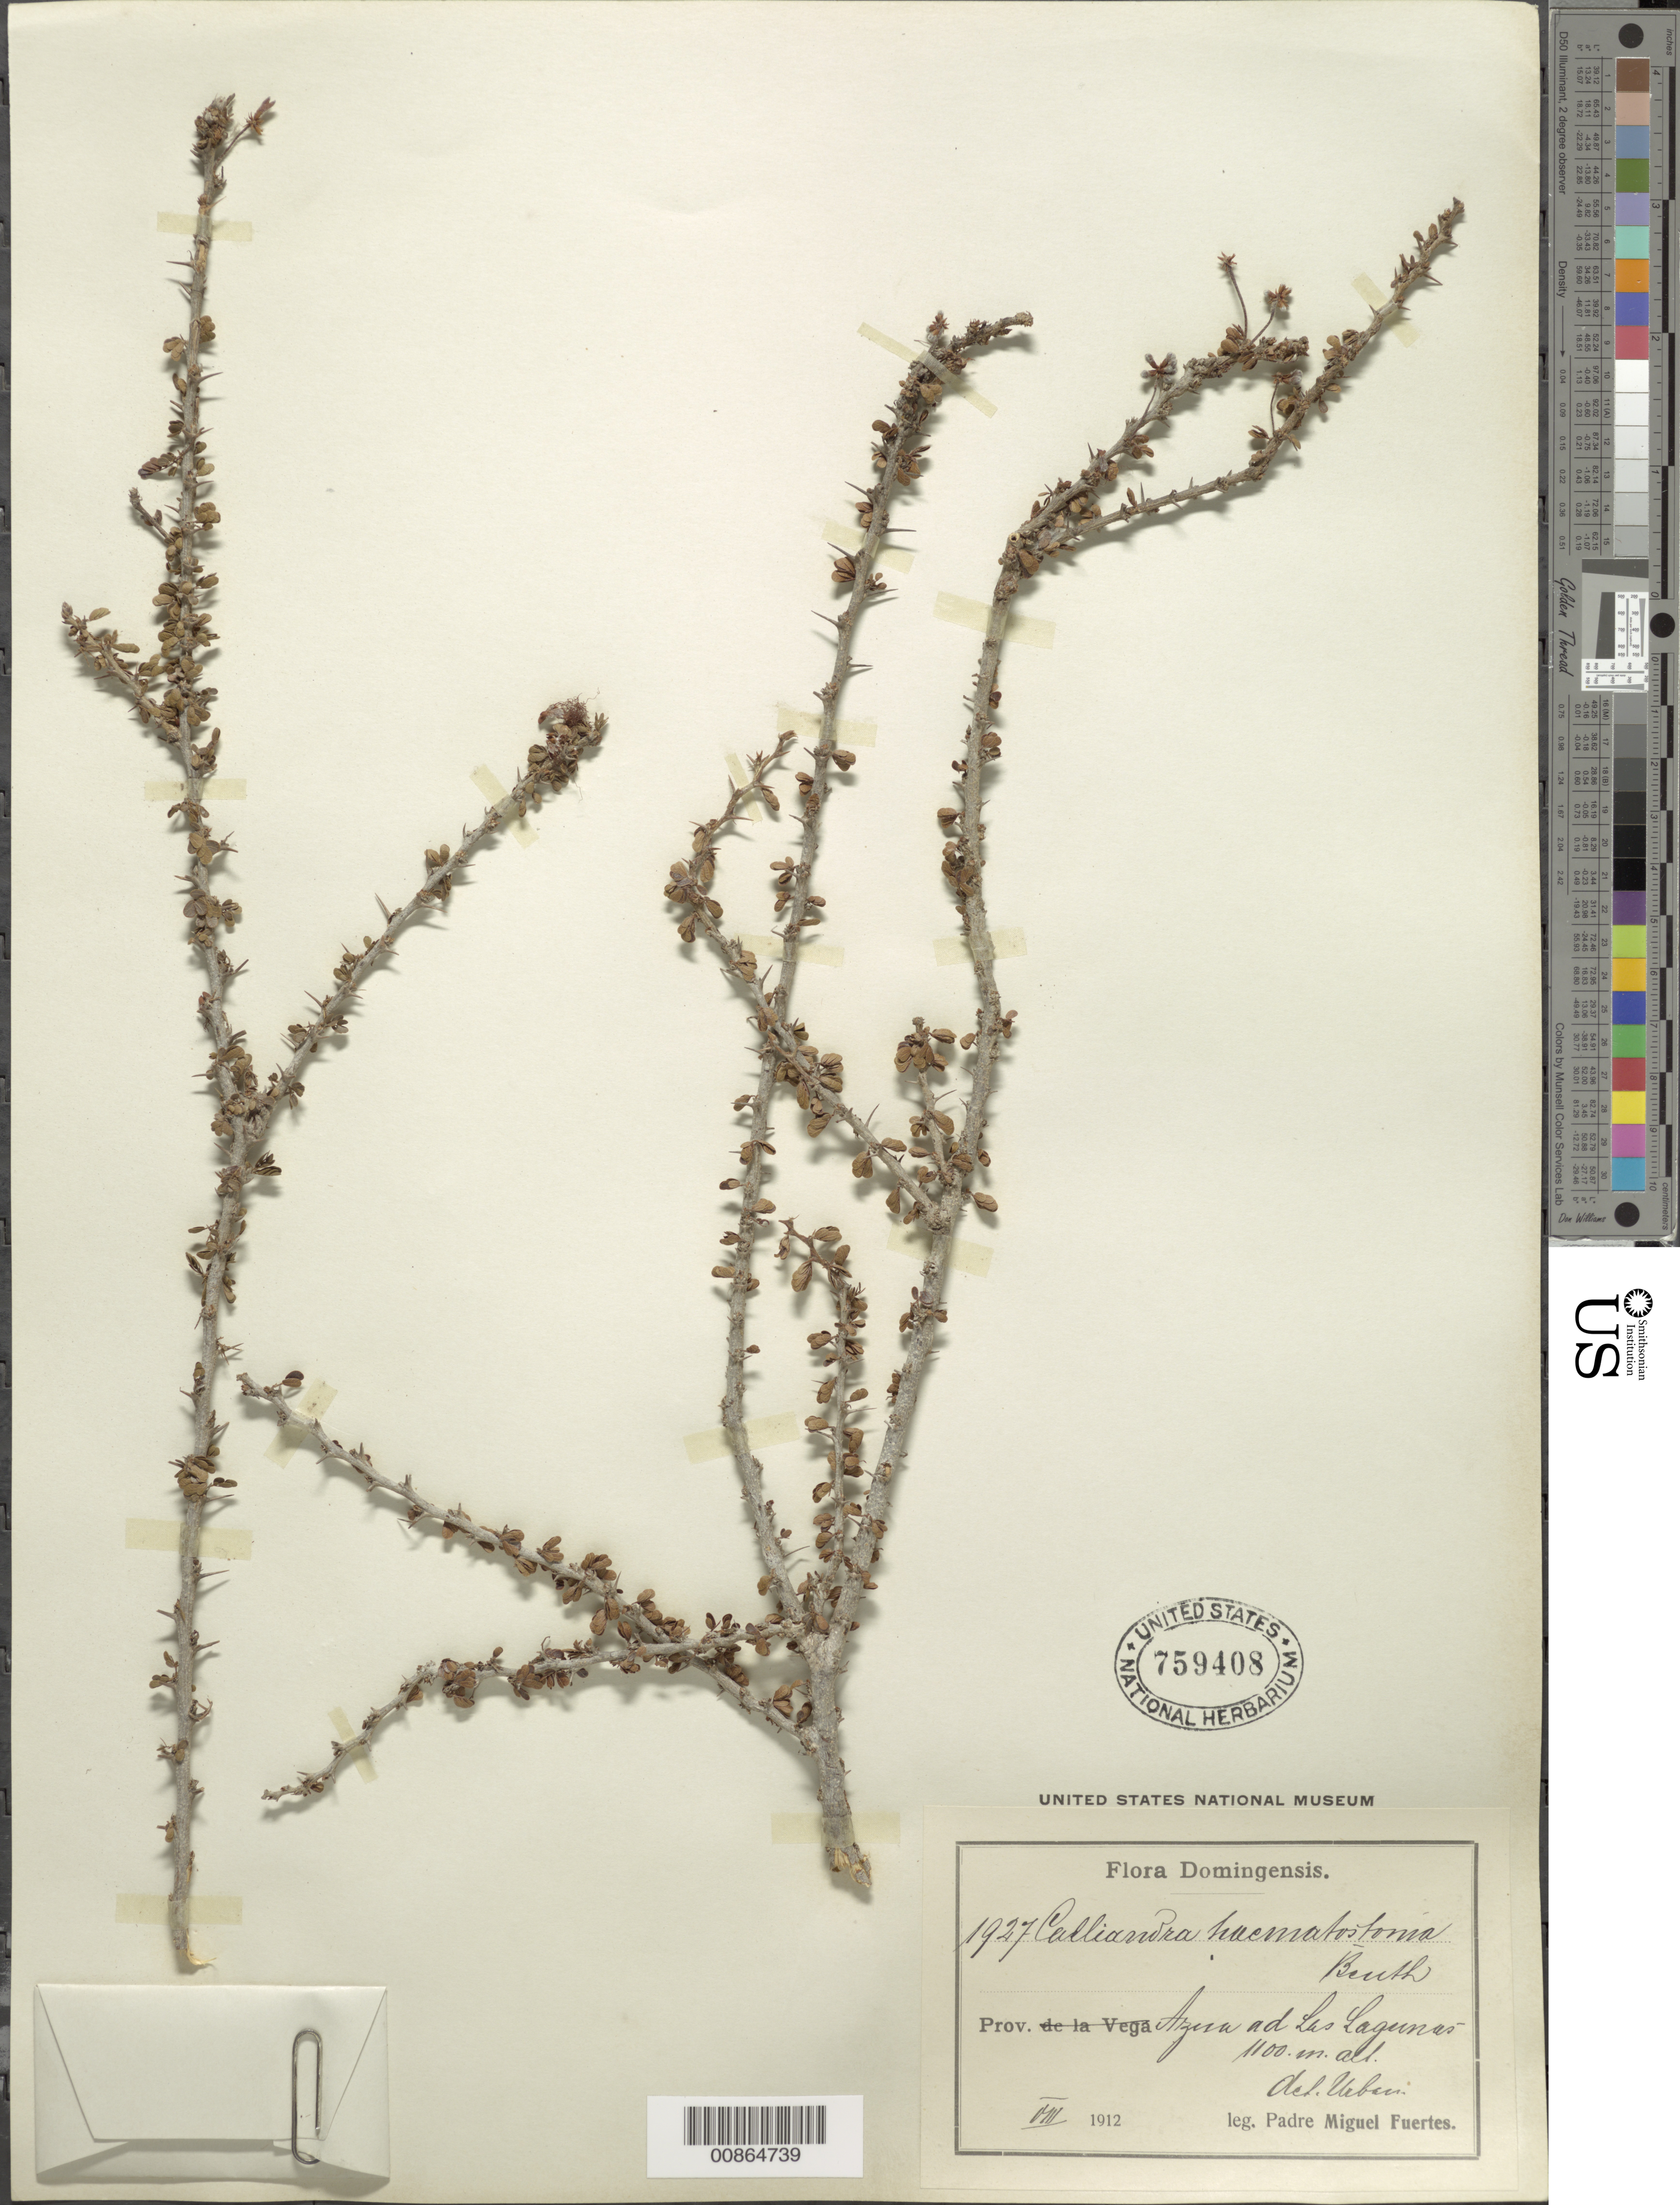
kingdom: Plantae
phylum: Tracheophyta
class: Magnoliopsida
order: Fabales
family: Fabaceae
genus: Calliandra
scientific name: Calliandra haematostoma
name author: (DC.) Urb.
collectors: M. D. Fuertes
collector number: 1927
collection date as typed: Aug 1912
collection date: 1912-08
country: Dominican Republic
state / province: Azua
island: Hispaniola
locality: Ad Las Lagunas.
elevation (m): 1100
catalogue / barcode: US 759408